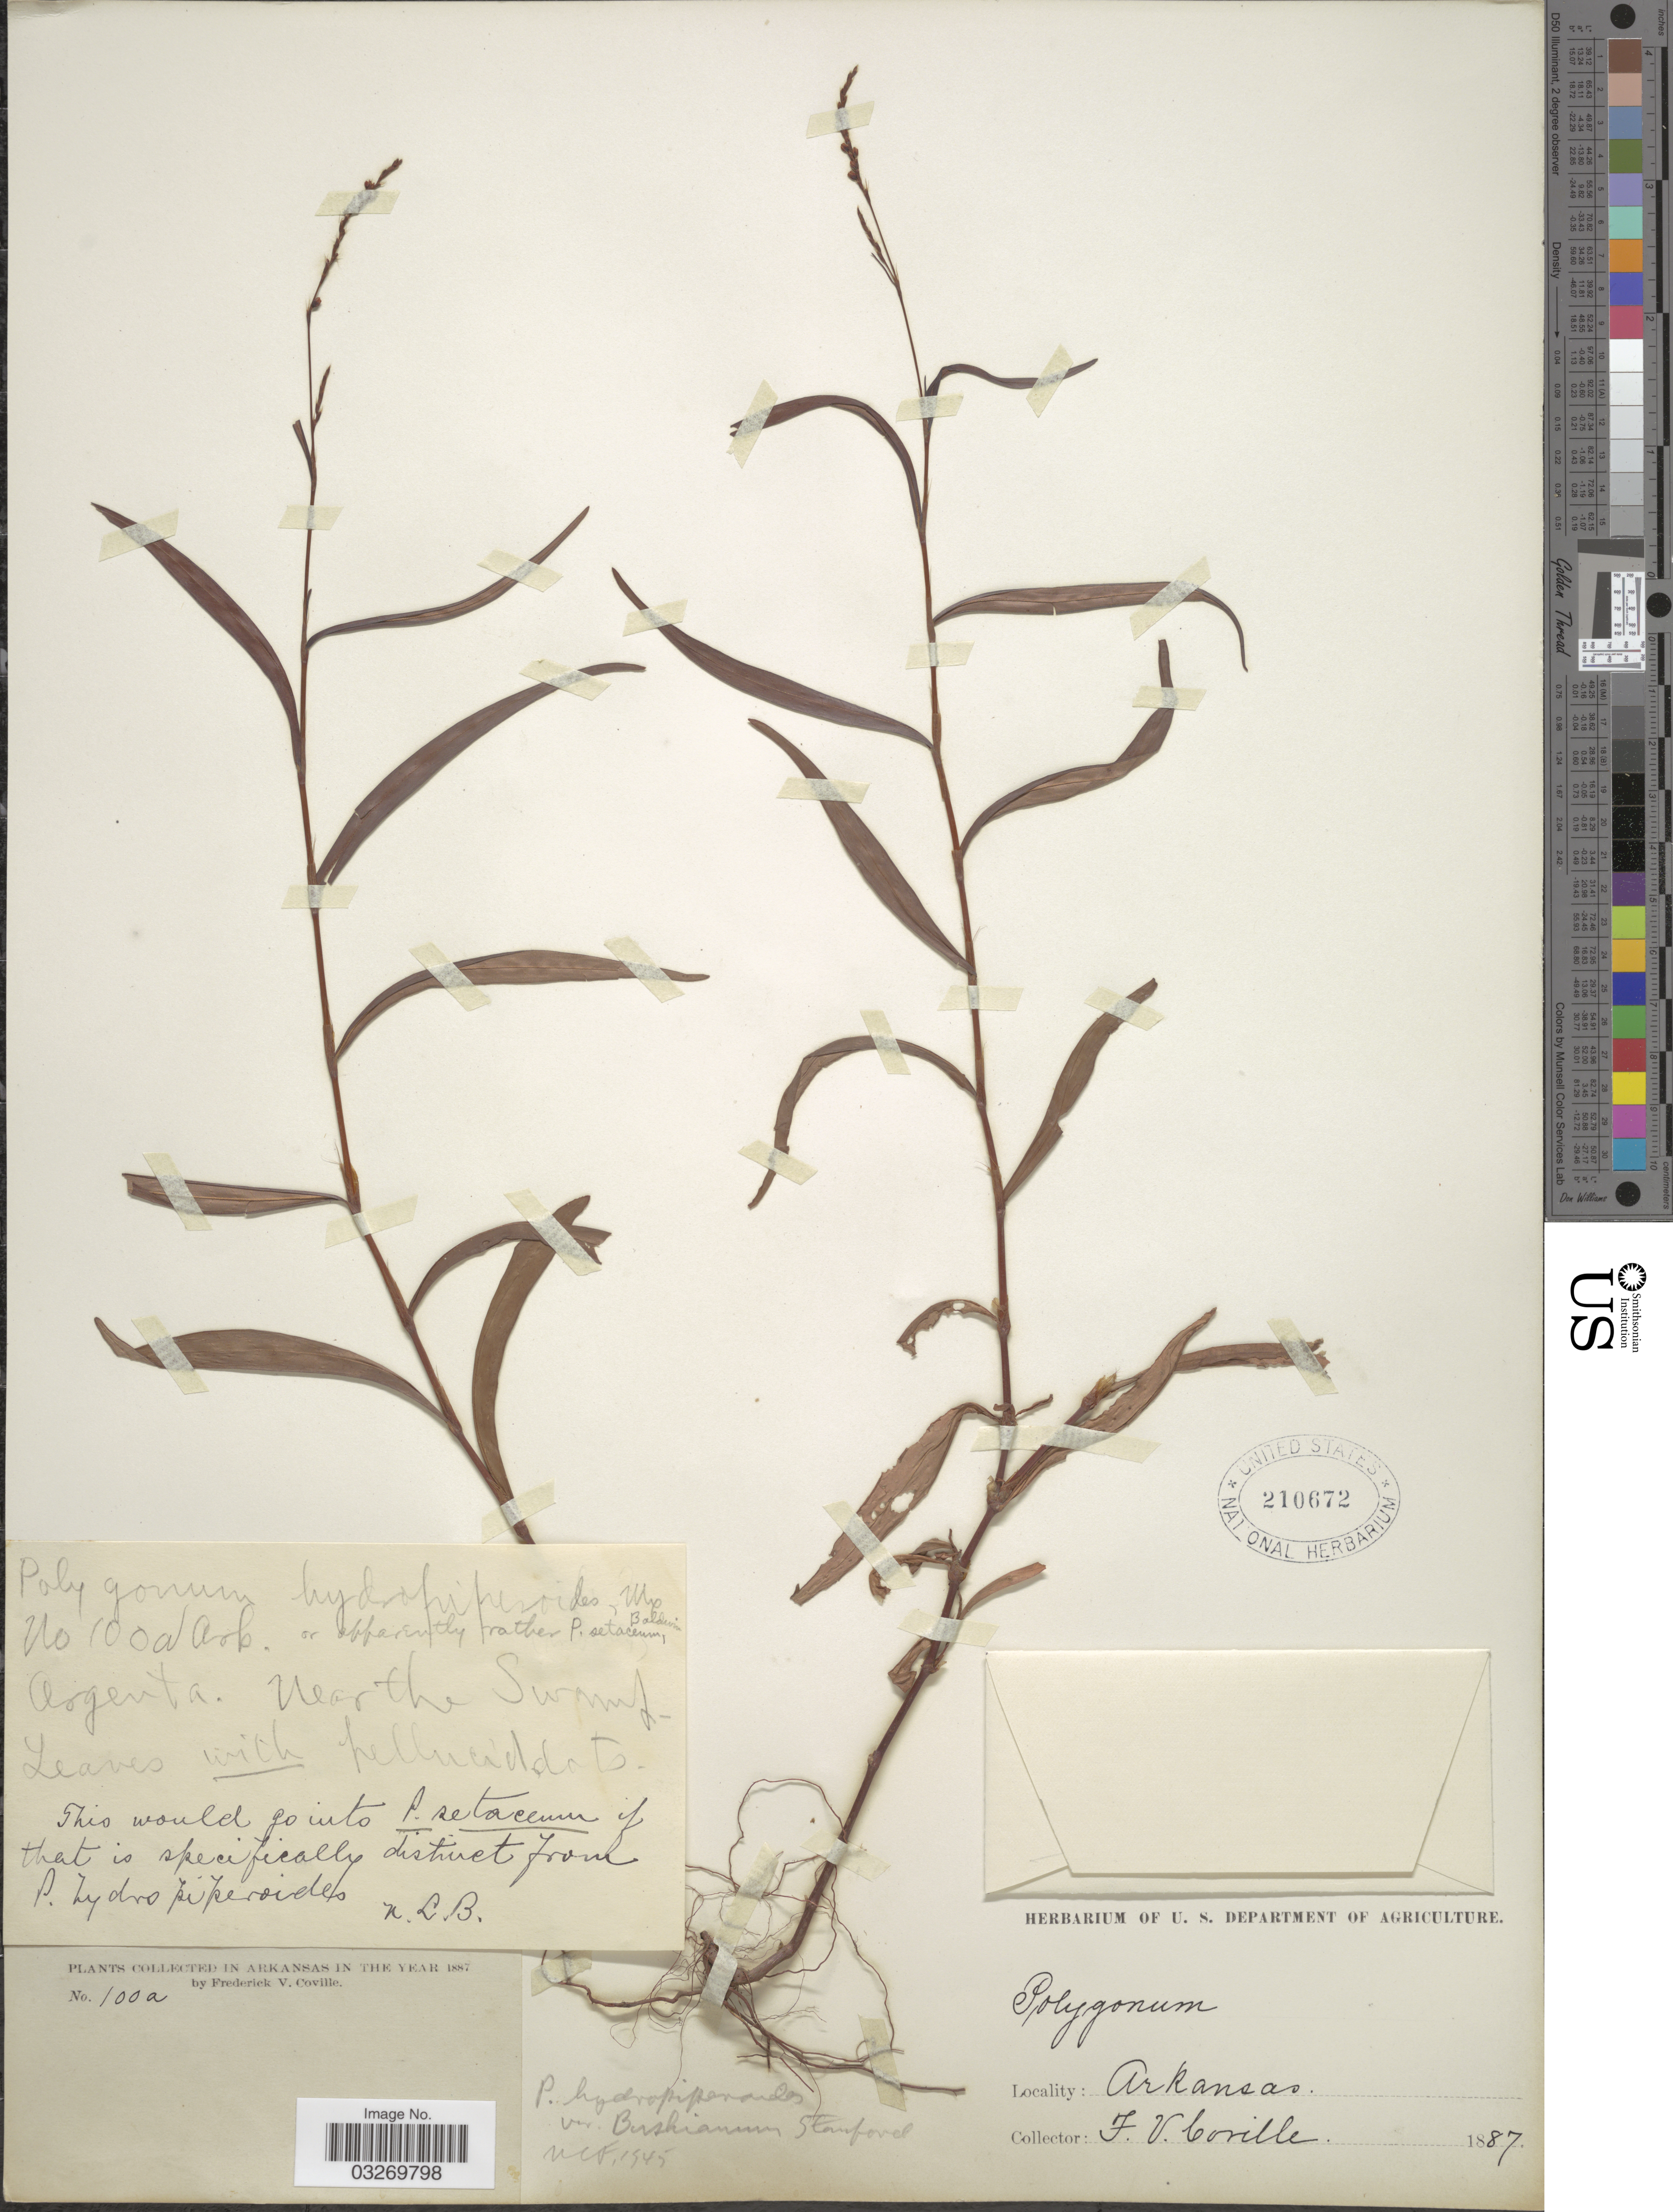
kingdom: Plantae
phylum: Tracheophyta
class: Magnoliopsida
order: Caryophyllales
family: Polygonaceae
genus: Polygonum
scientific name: Polygonum hydropiperoides var. bushianum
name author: Stanford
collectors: F. V. Coville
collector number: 100a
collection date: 1887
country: United States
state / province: Arkansas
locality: Argenta. Near the Swamp.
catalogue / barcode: US 210672